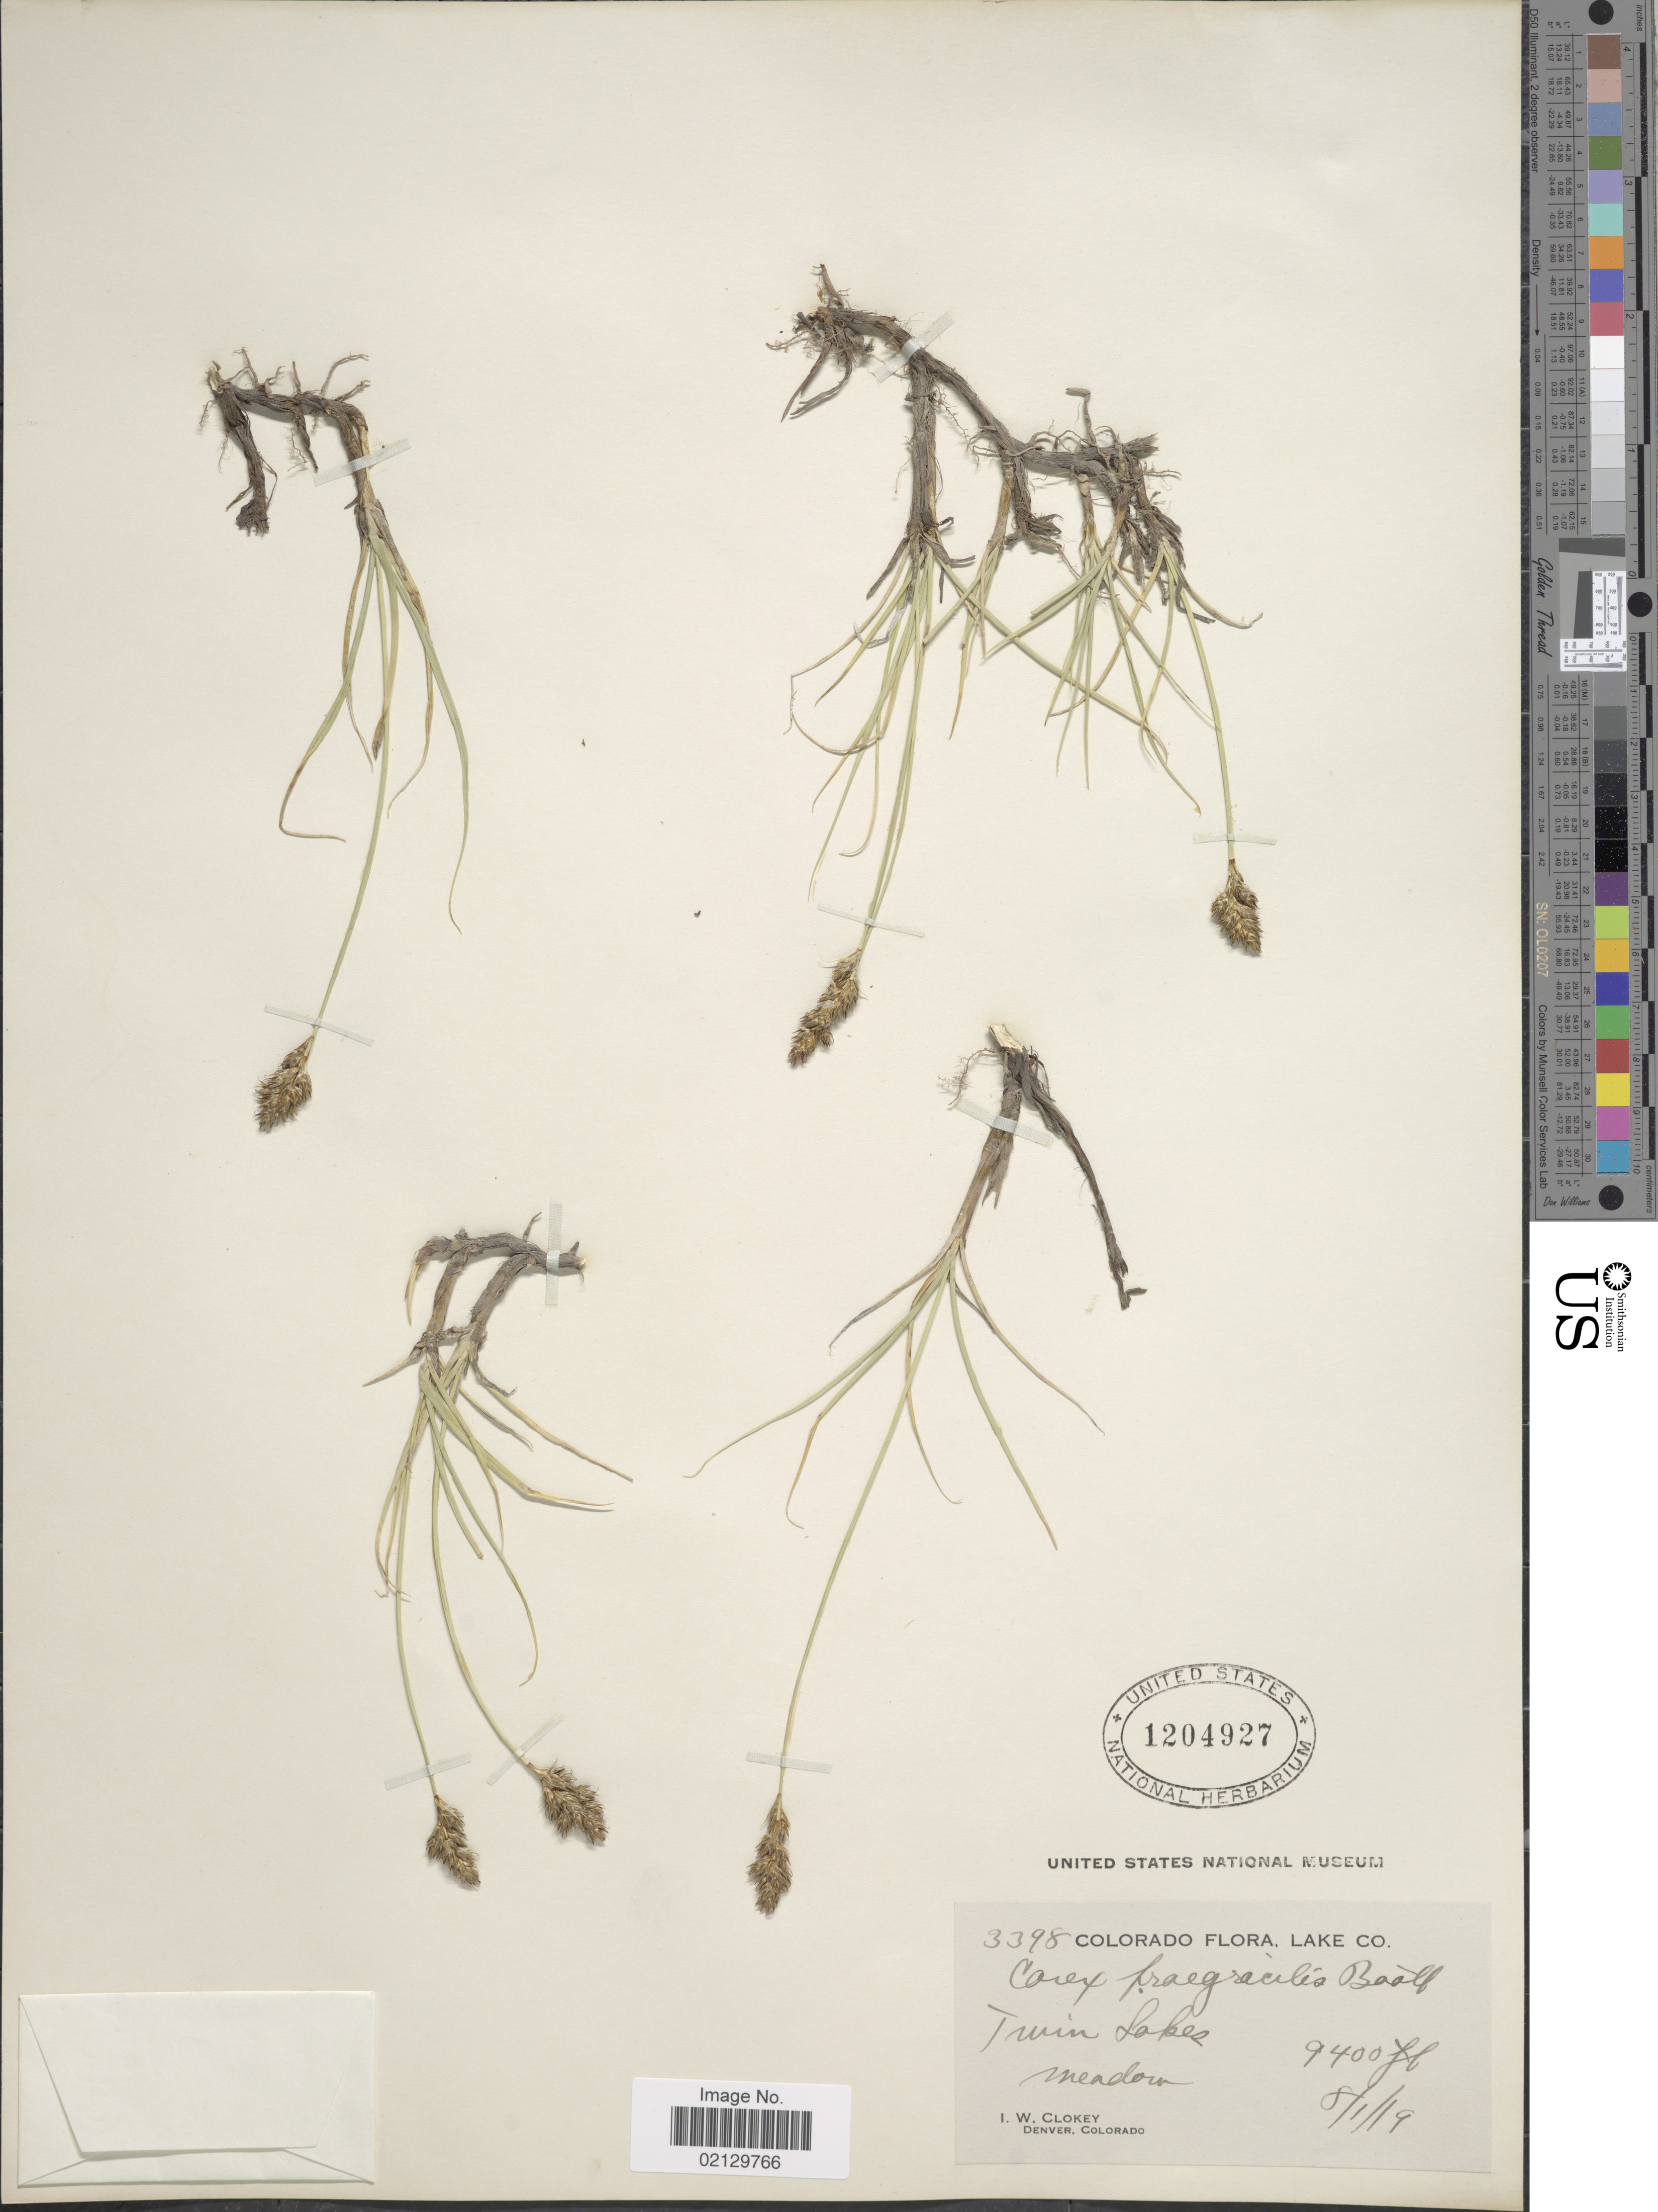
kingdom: Plantae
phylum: Tracheophyta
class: Liliopsida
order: Poales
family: Cyperaceae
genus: Carex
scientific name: Carex praegracilis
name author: W. Boott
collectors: I. W. Clokey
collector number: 3398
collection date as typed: Transcribed d/m/y: 1/8/19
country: United States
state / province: Colorado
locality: Colorado, Lake Co. Twin Lakes, Meadow.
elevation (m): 2865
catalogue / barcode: US 1204927